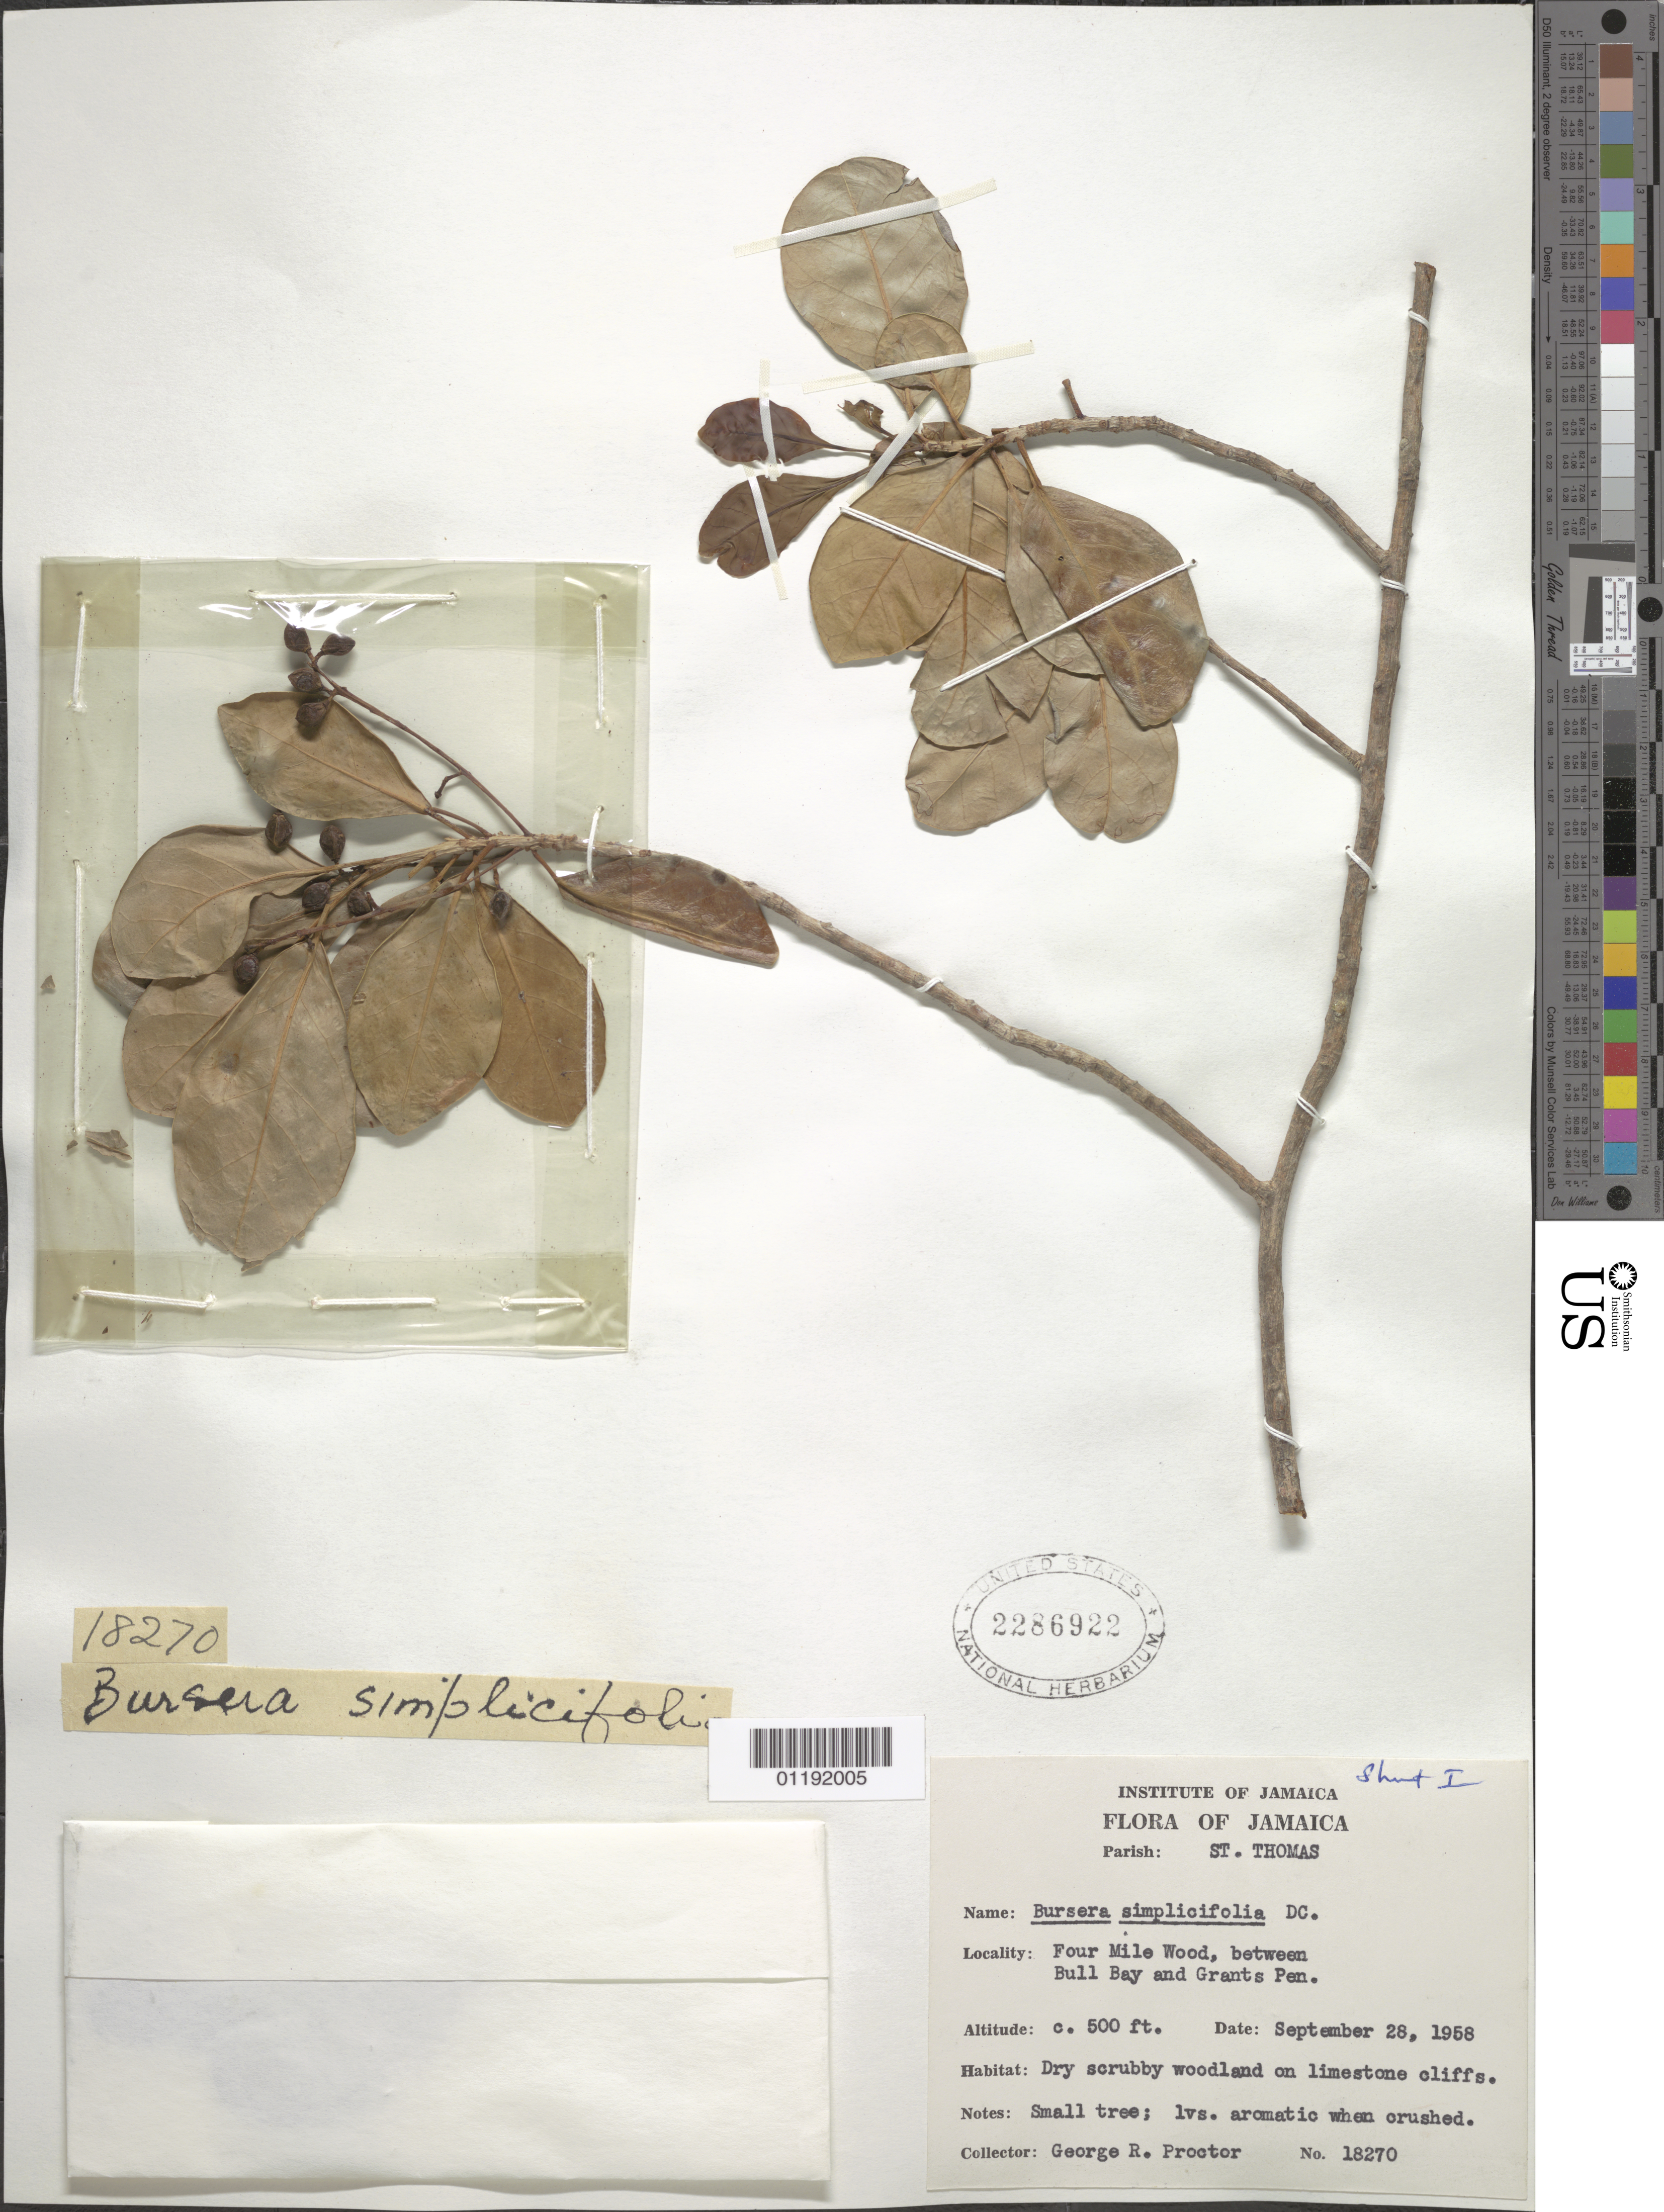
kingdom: Plantae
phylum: Tracheophyta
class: Magnoliopsida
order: Sapindales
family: Burseraceae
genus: Bursera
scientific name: Bursera lunanii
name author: (Spreng.) C.D. Adams & Dandy ex Proctor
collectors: G. Proctor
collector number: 18270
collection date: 1958-09-28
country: Jamaica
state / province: Saint Thomas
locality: Four Mile Wood, between Bull Bay and Grants Pen.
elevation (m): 152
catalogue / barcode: US 2286922